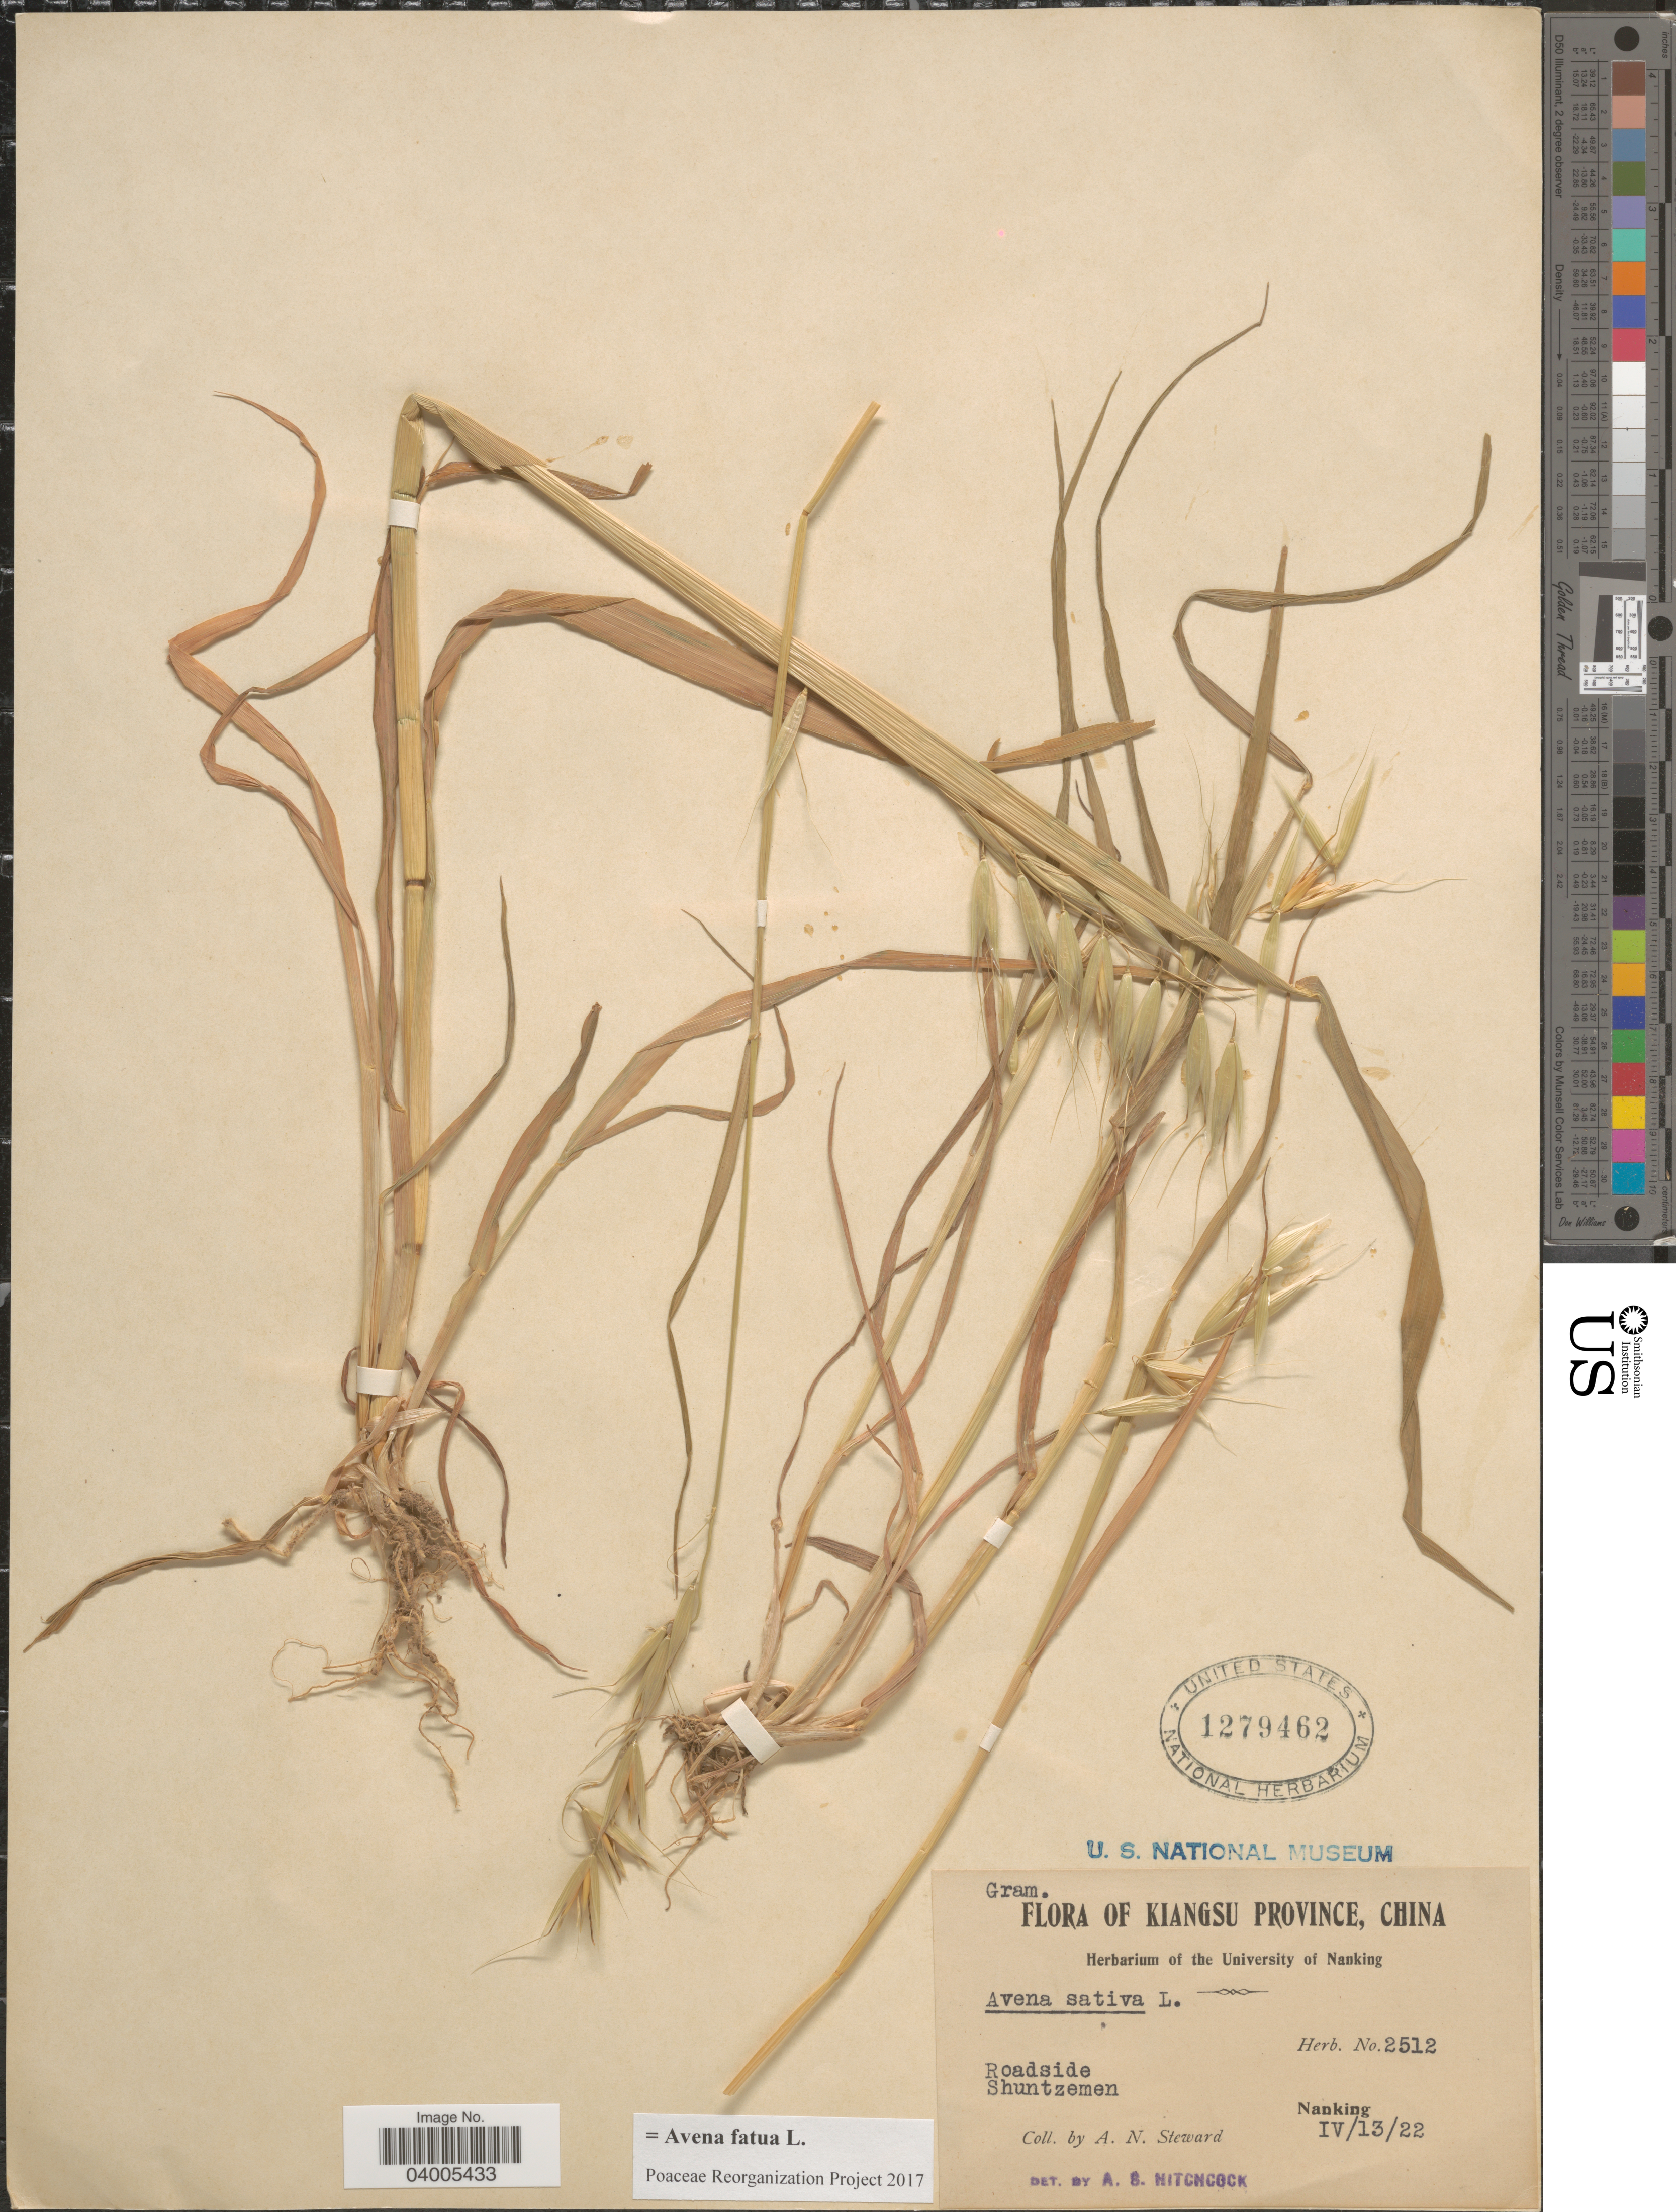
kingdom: Plantae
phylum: Tracheophyta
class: Liliopsida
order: Poales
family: Poaceae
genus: Avena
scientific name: Avena fatua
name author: L.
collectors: A. N. Steward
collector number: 2512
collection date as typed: Transcribed d/m/y: 13/4/22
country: China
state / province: Jiangsu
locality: Kiangsu Province. Roadside. Shuntzemen. Nanking.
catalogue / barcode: US 1279462